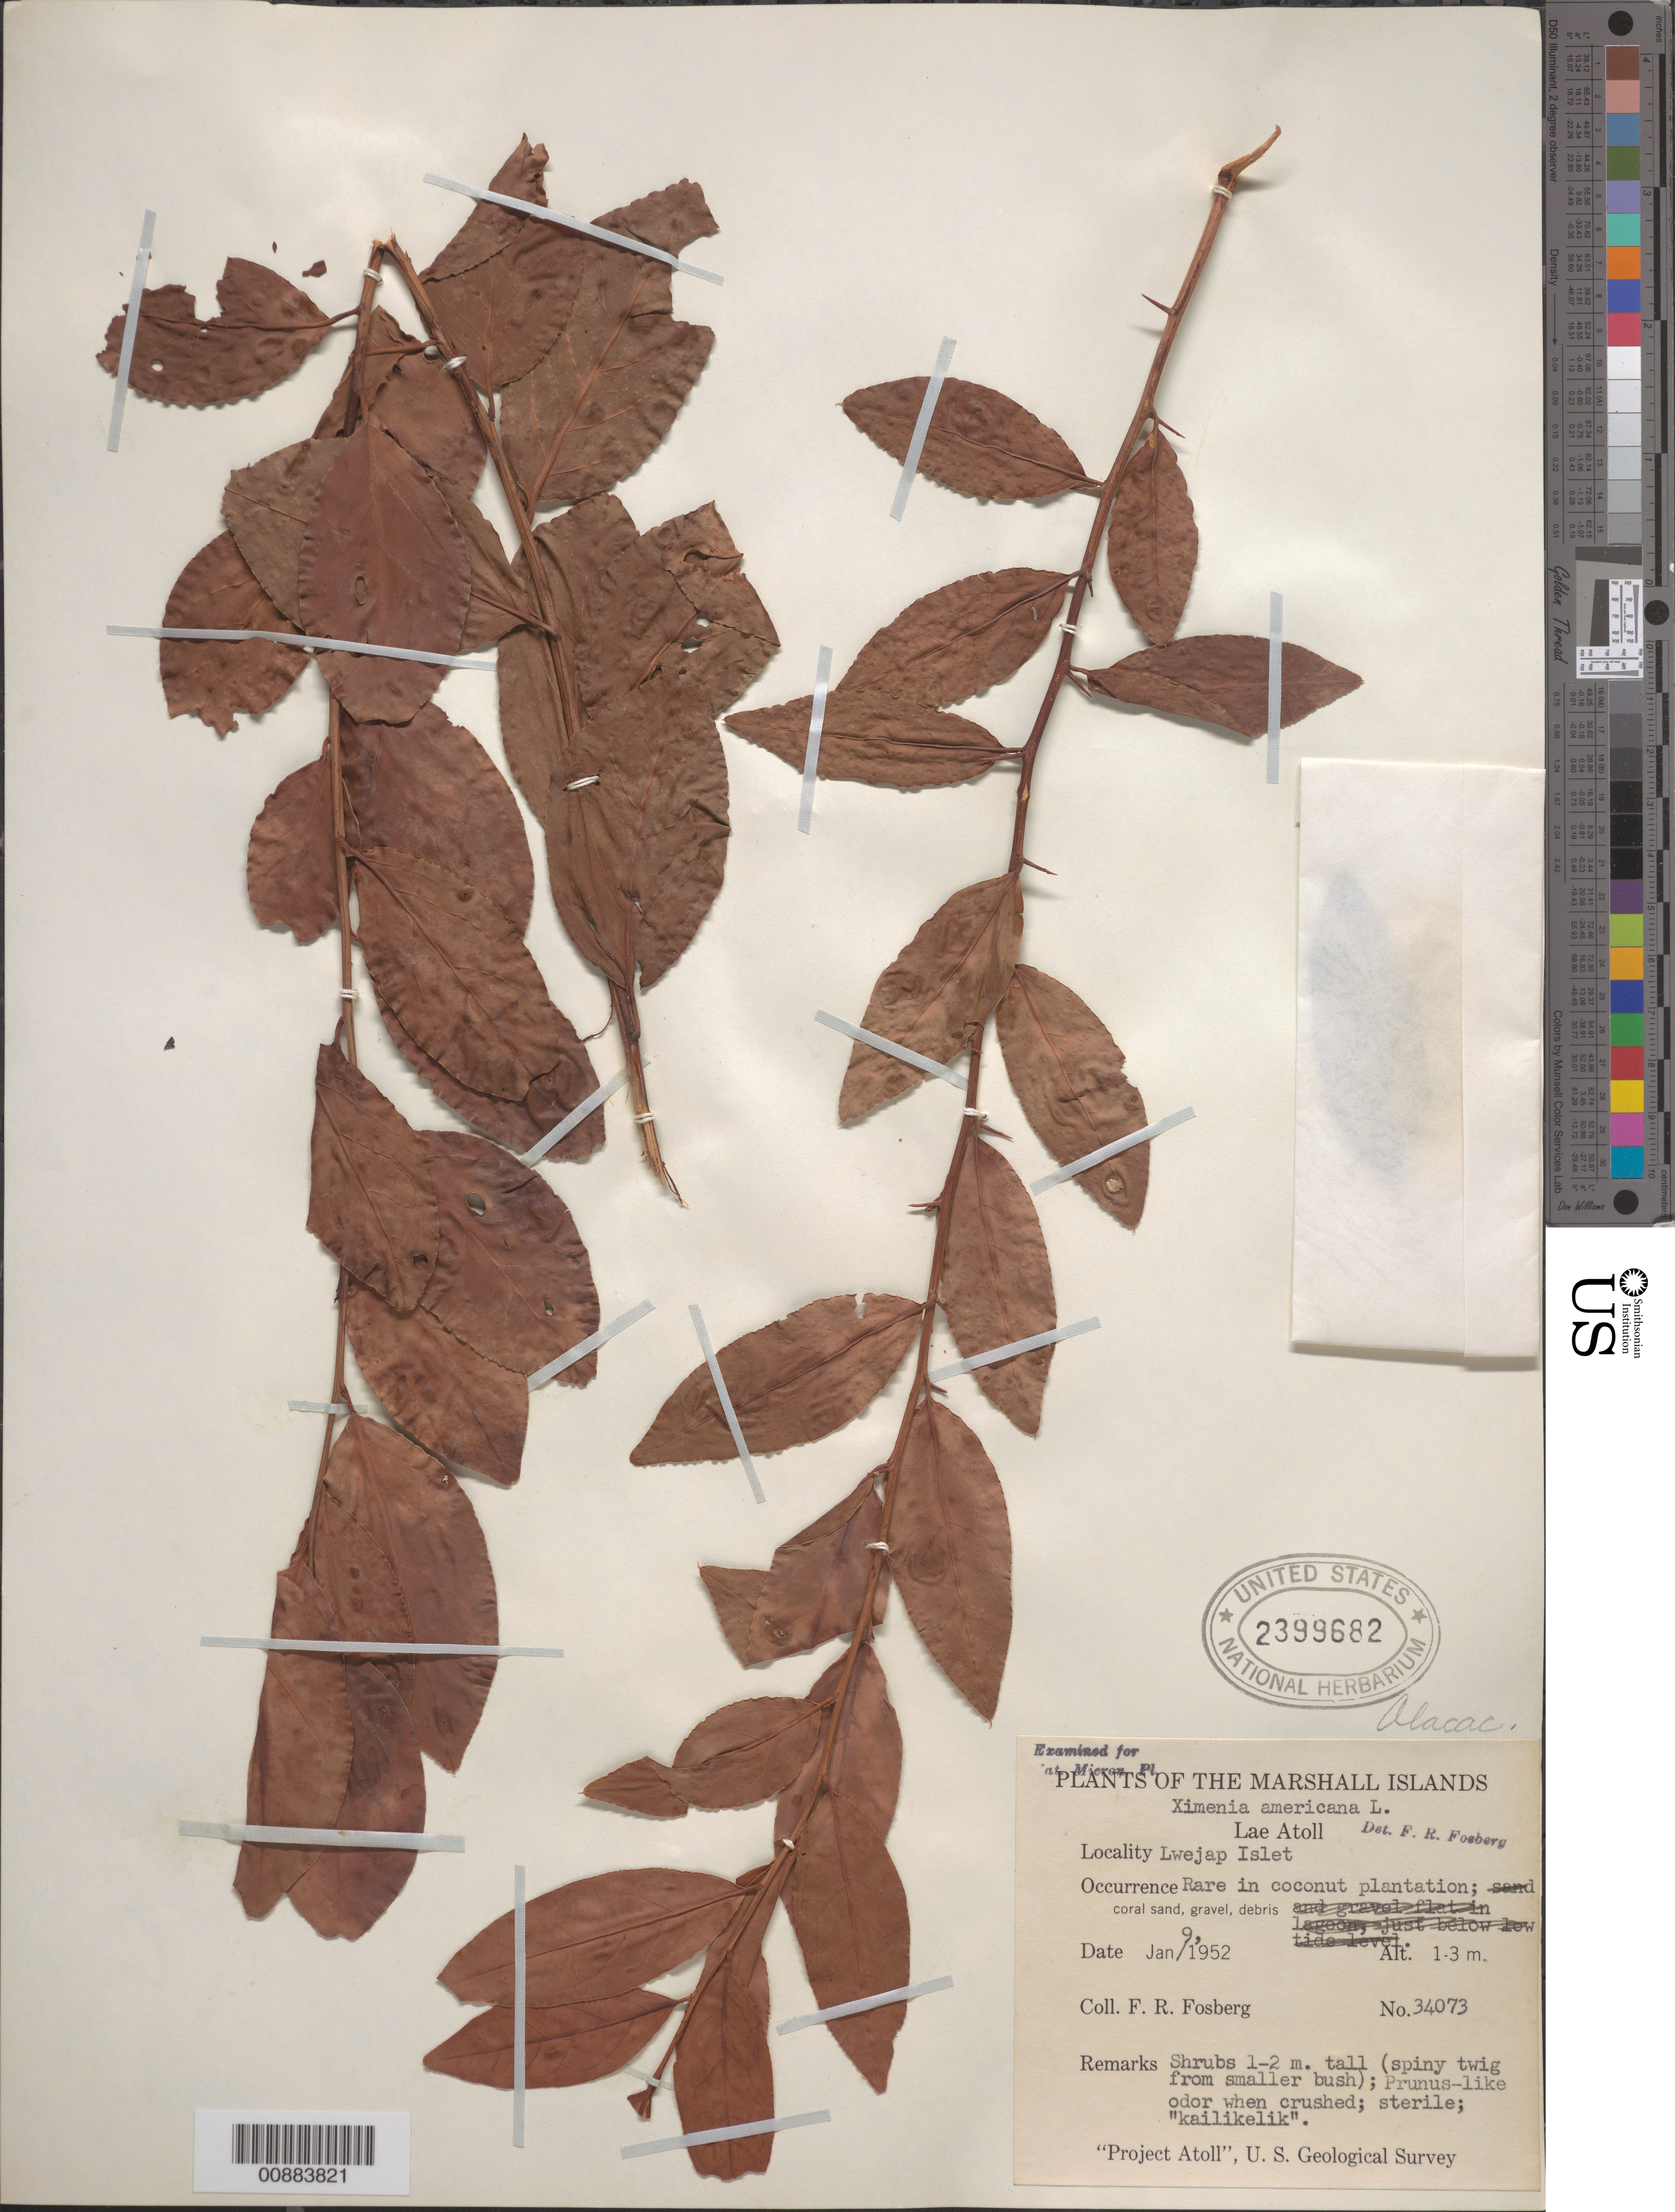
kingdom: Plantae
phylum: Tracheophyta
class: Magnoliopsida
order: Santalales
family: Ximeniaceae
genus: Ximenia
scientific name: Ximenia americana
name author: L.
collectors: F. R. Fosberg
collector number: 34073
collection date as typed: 09 Jan 1952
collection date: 1952-01-09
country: Marshall Islands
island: Lae Atoll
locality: Lwejap Islet.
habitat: Rare in coconut plantation.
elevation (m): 1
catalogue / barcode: US 2399682